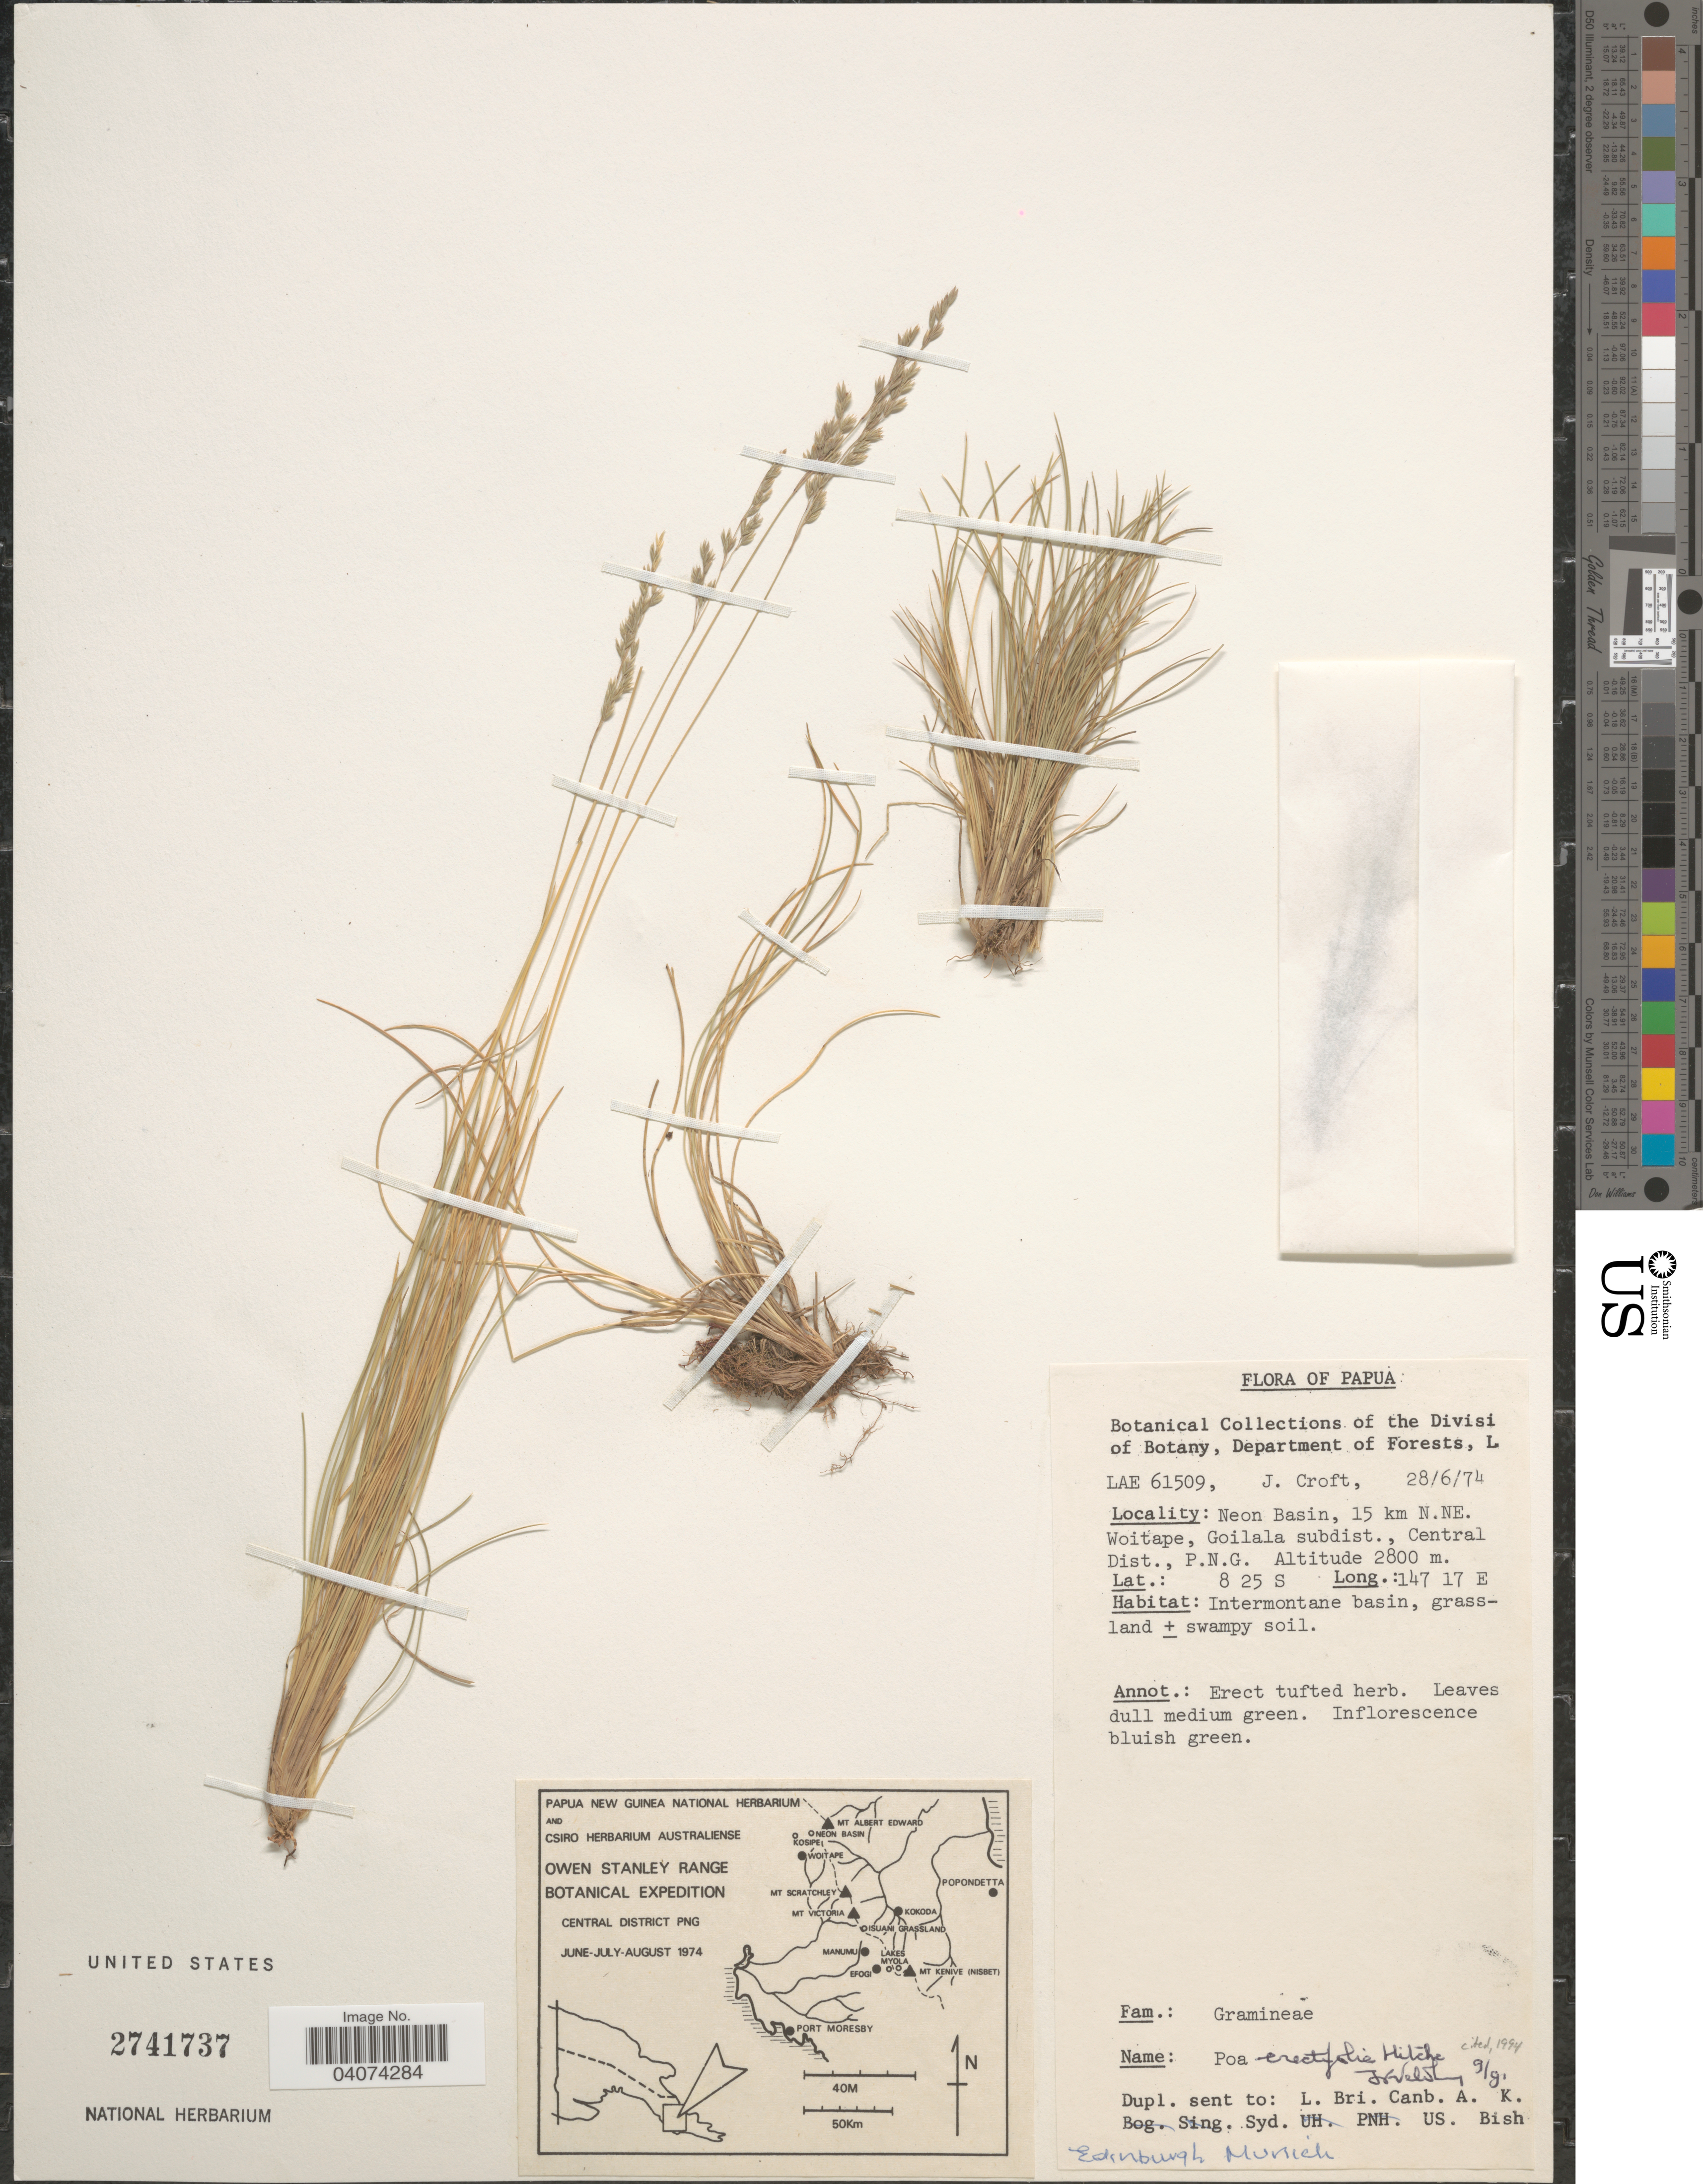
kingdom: Plantae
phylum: Tracheophyta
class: Liliopsida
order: Poales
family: Poaceae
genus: Poa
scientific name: Poa erectifolia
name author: Hitchc.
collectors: J. Croft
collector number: LAE61509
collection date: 1974-06-28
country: Papua New Guinea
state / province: Central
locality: Neon Basin, 15 km N.NE. Woitape, Goilala subdistr., Central Distr., P.N.G. Owen Stanley Range Botanical Expedition. Central District.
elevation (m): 2800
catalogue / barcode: US 2741737